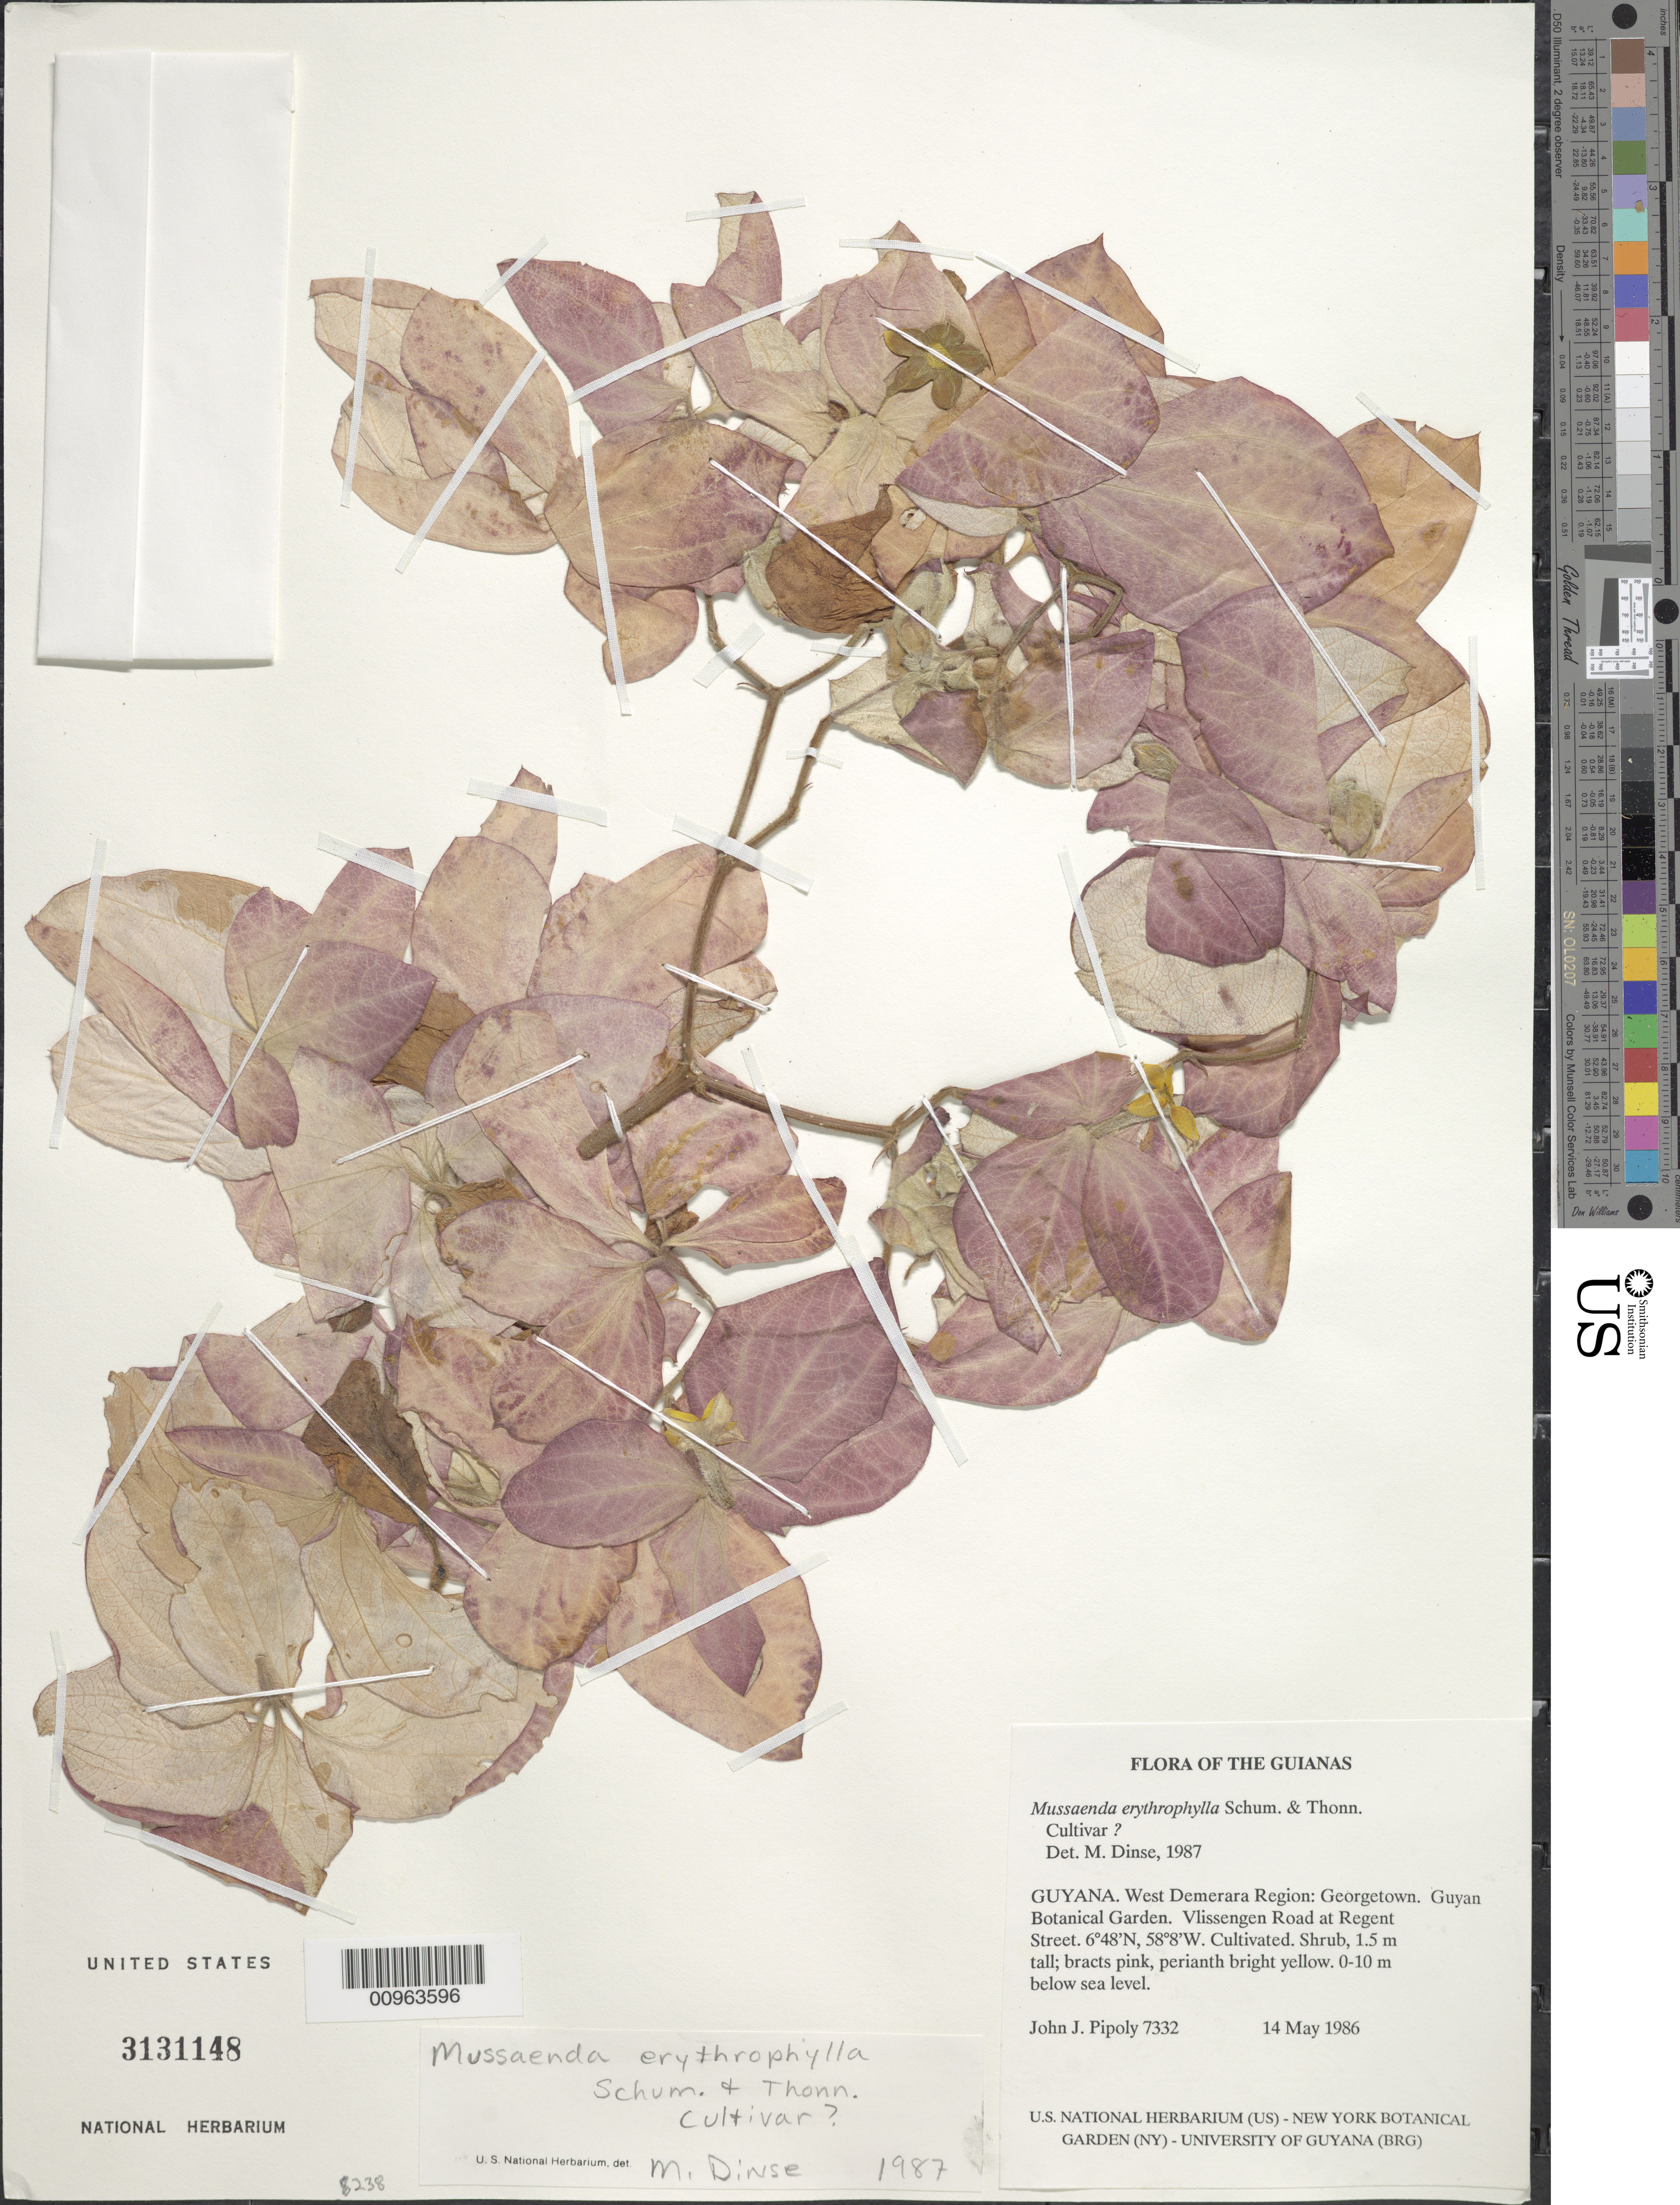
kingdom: Plantae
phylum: Tracheophyta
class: Magnoliopsida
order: Gentianales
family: Rubiaceae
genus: Mussaenda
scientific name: Mussaenda erythrophylla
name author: Schumach. & Thonn.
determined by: Dinse, M.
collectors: J. J. Pipoly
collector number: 7332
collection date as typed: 14 May 1986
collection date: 1986-05-14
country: Guyana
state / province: Demerara-Mahaica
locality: Georgetown. Guyana Botanical Garden. Vlissengen Road at Regent Street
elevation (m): -3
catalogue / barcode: US 3131148